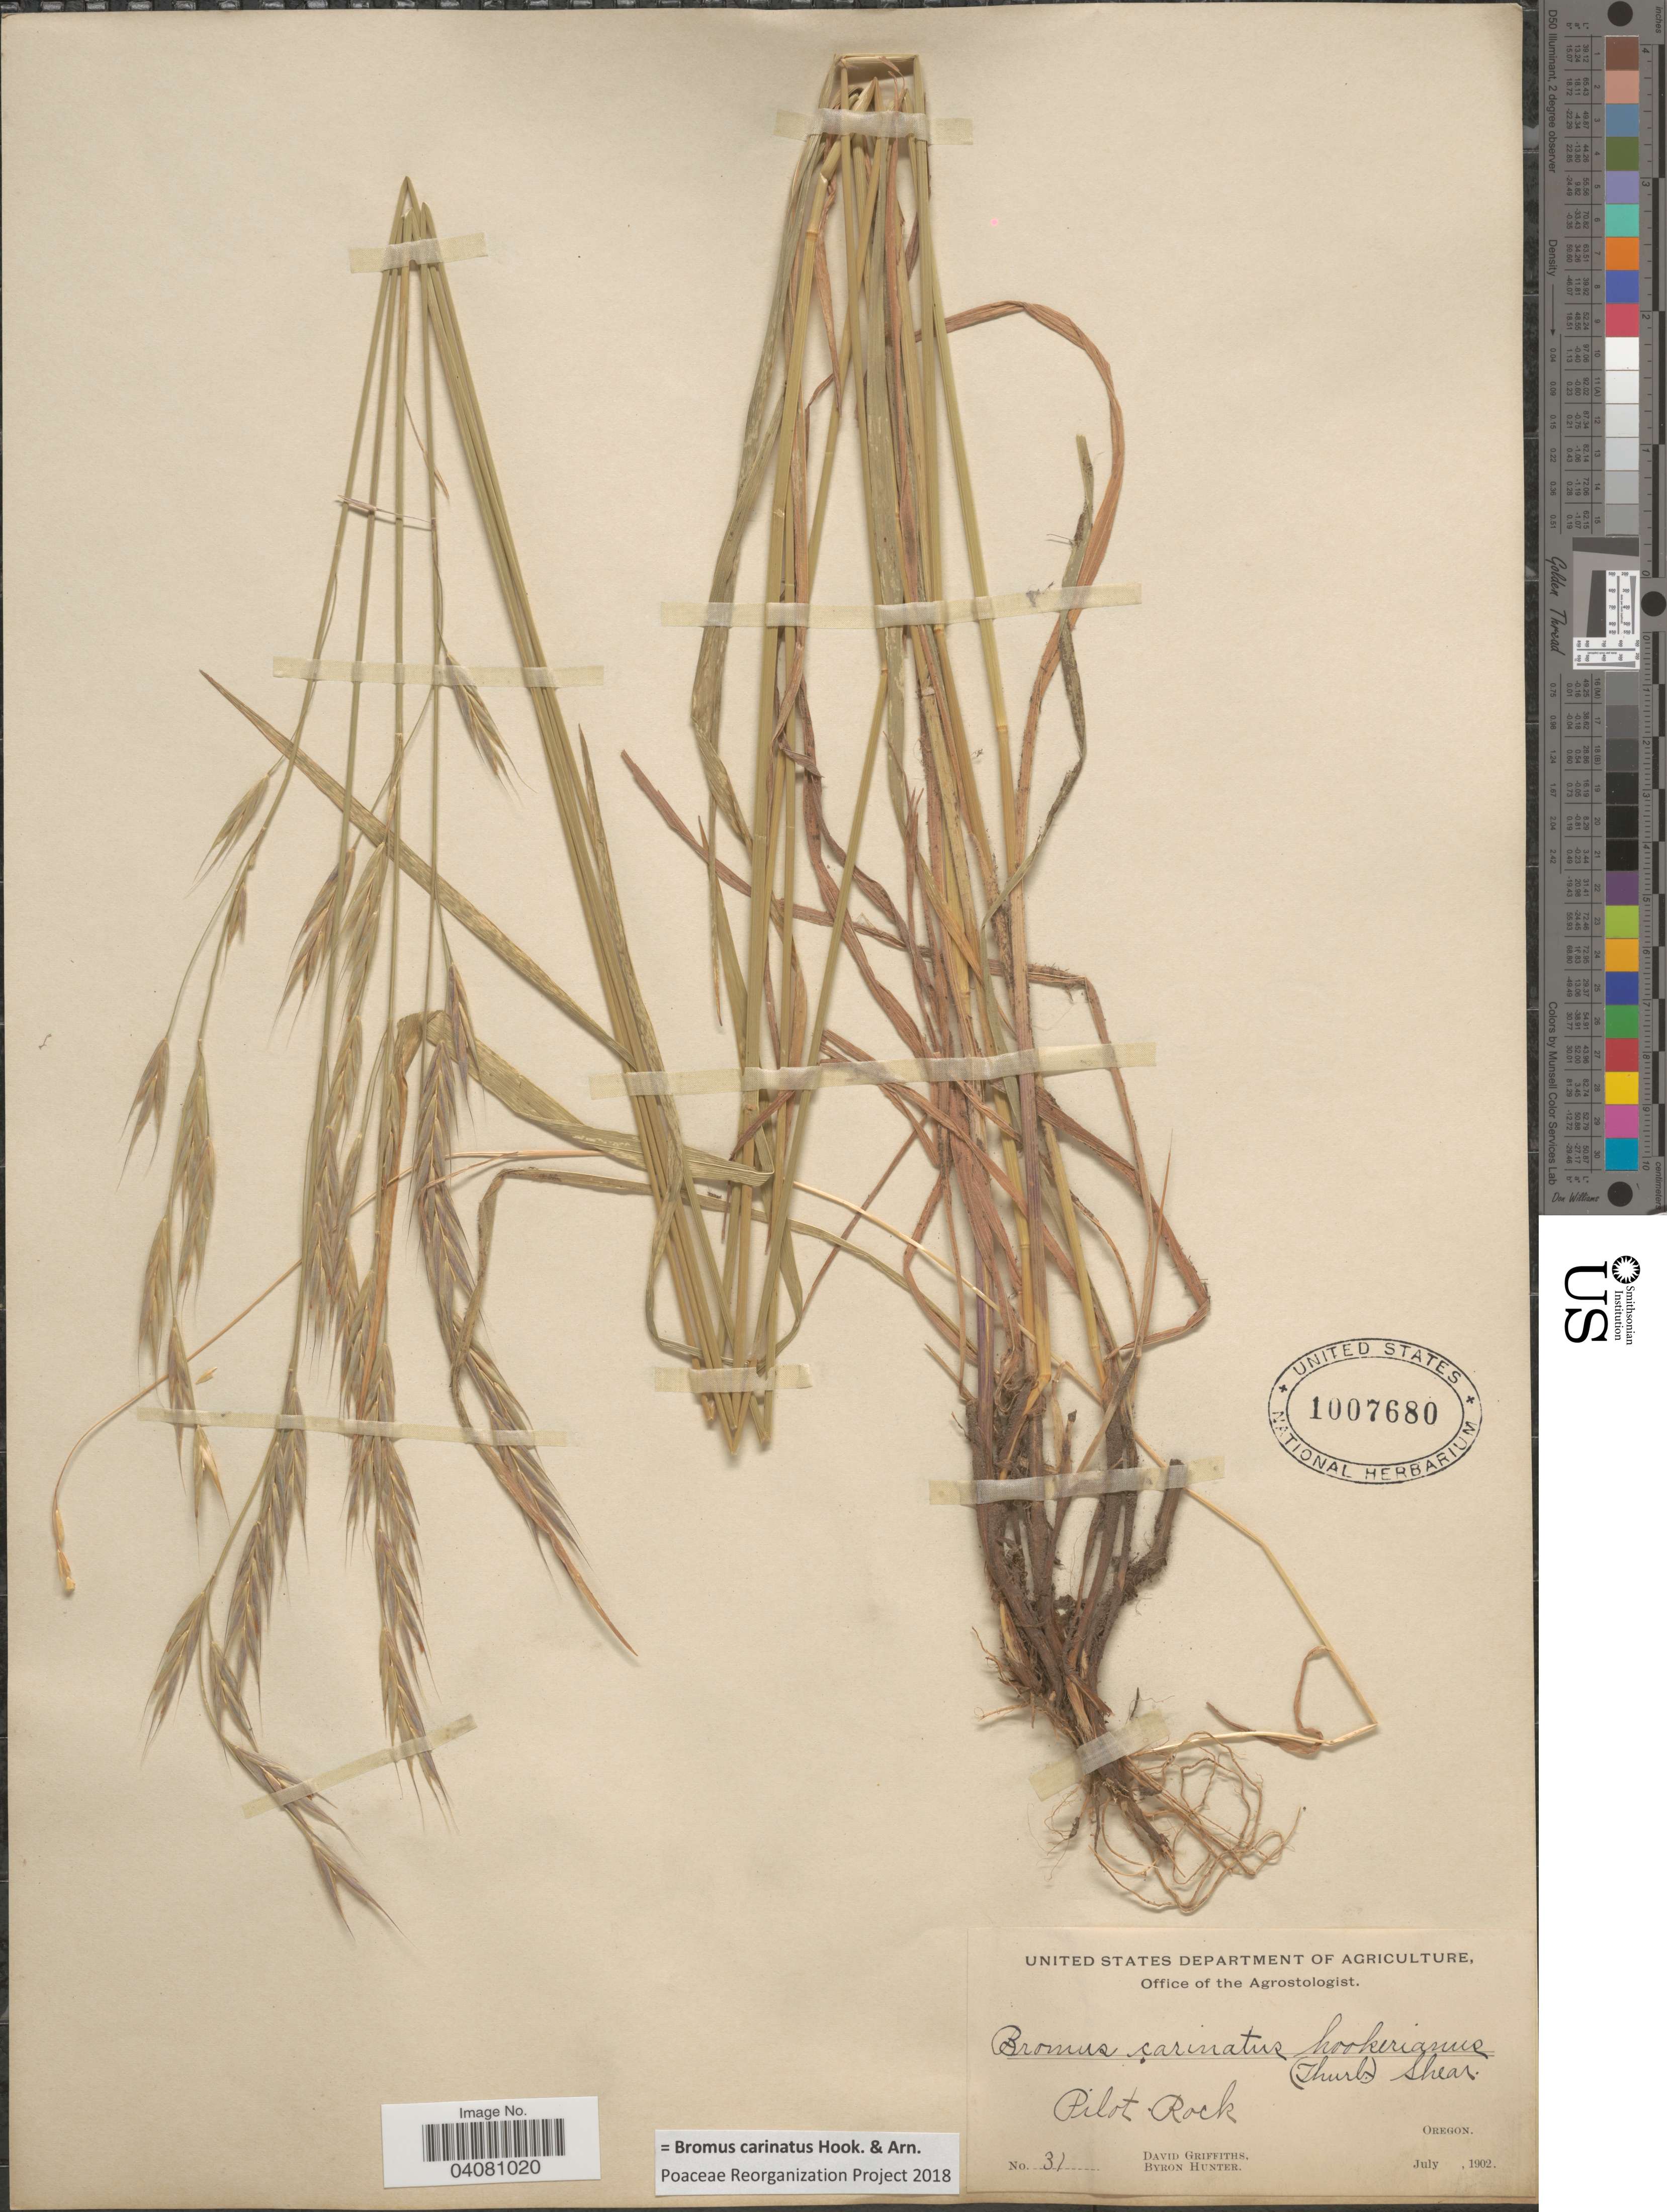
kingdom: Plantae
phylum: Tracheophyta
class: Liliopsida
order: Poales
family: Poaceae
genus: Bromus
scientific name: Bromus carinatus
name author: Hook. & Arn.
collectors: D. Griffiths & B. Hunter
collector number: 31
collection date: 1902-07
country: United States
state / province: Oregon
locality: Pilot Rock.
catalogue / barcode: US 1007680